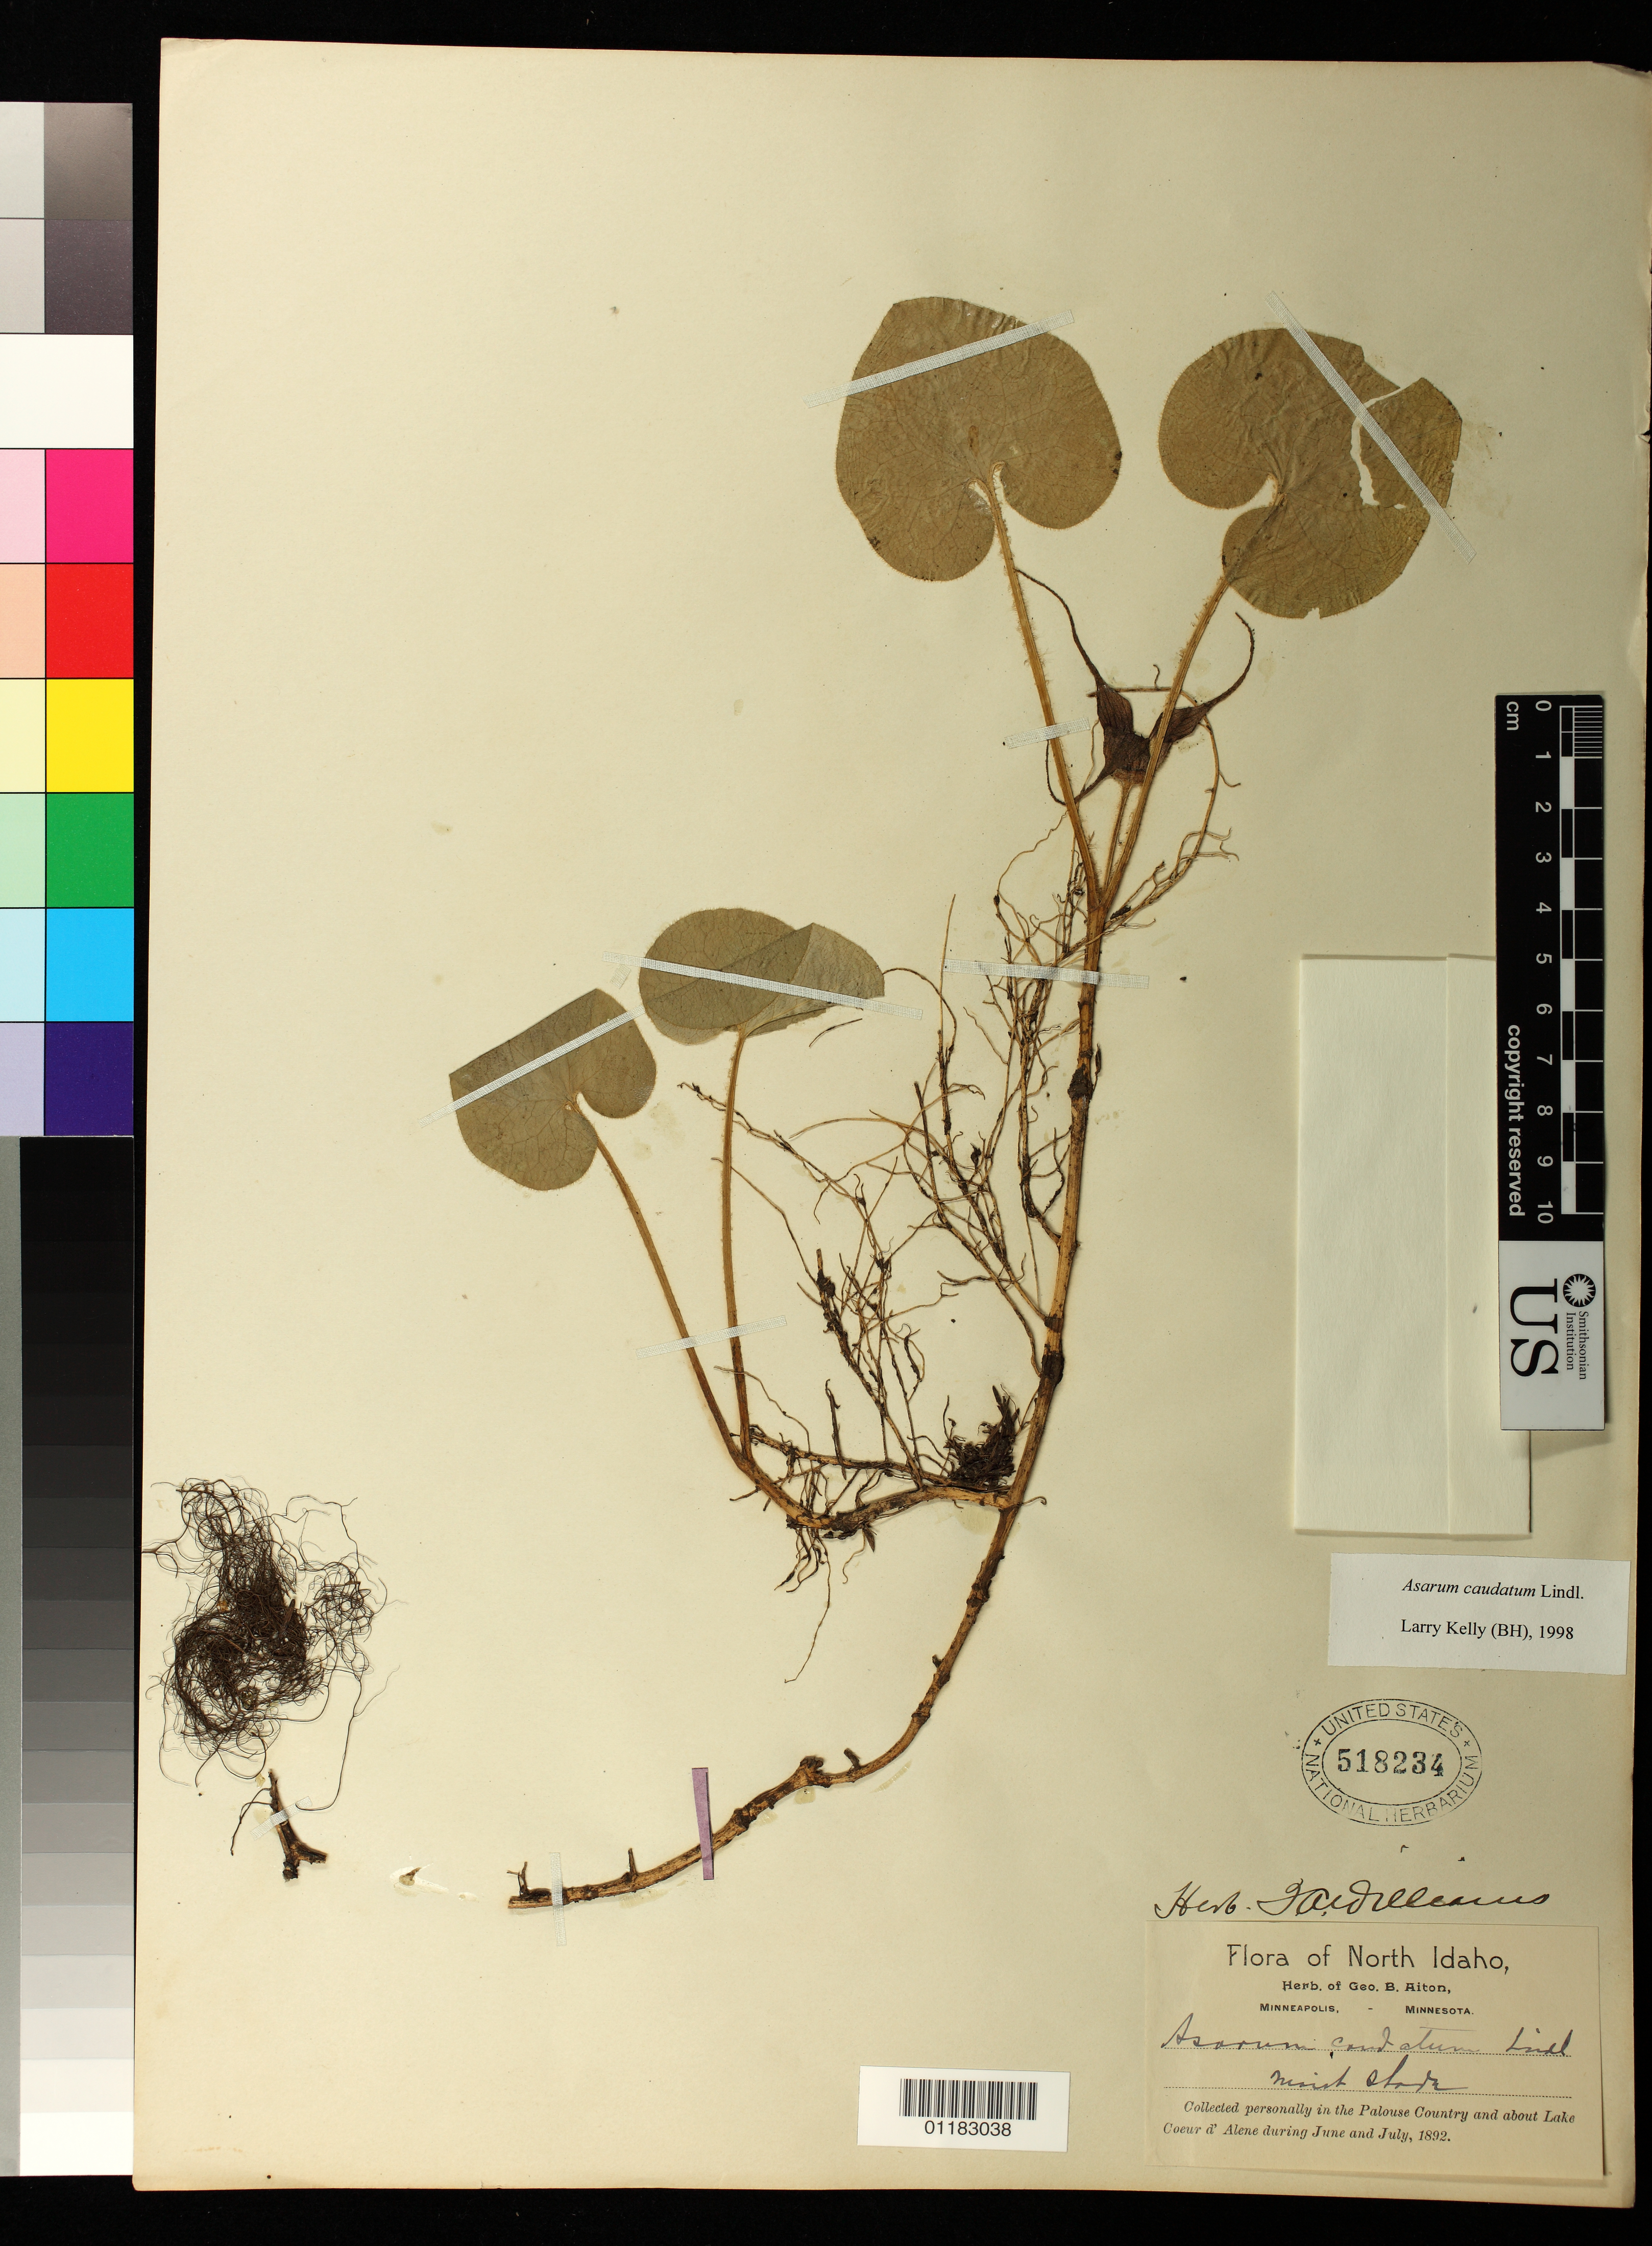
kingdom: Plantae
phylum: Tracheophyta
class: Magnoliopsida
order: Piperales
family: Aristolochiaceae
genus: Asarum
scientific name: Asarum caudatum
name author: Lindl.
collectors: G. B. Aiton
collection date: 1892-06/1892-07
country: United States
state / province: Idaho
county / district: Palouse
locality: Palouse Country and about Lake Coeur d' Alene.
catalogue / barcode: US 518234